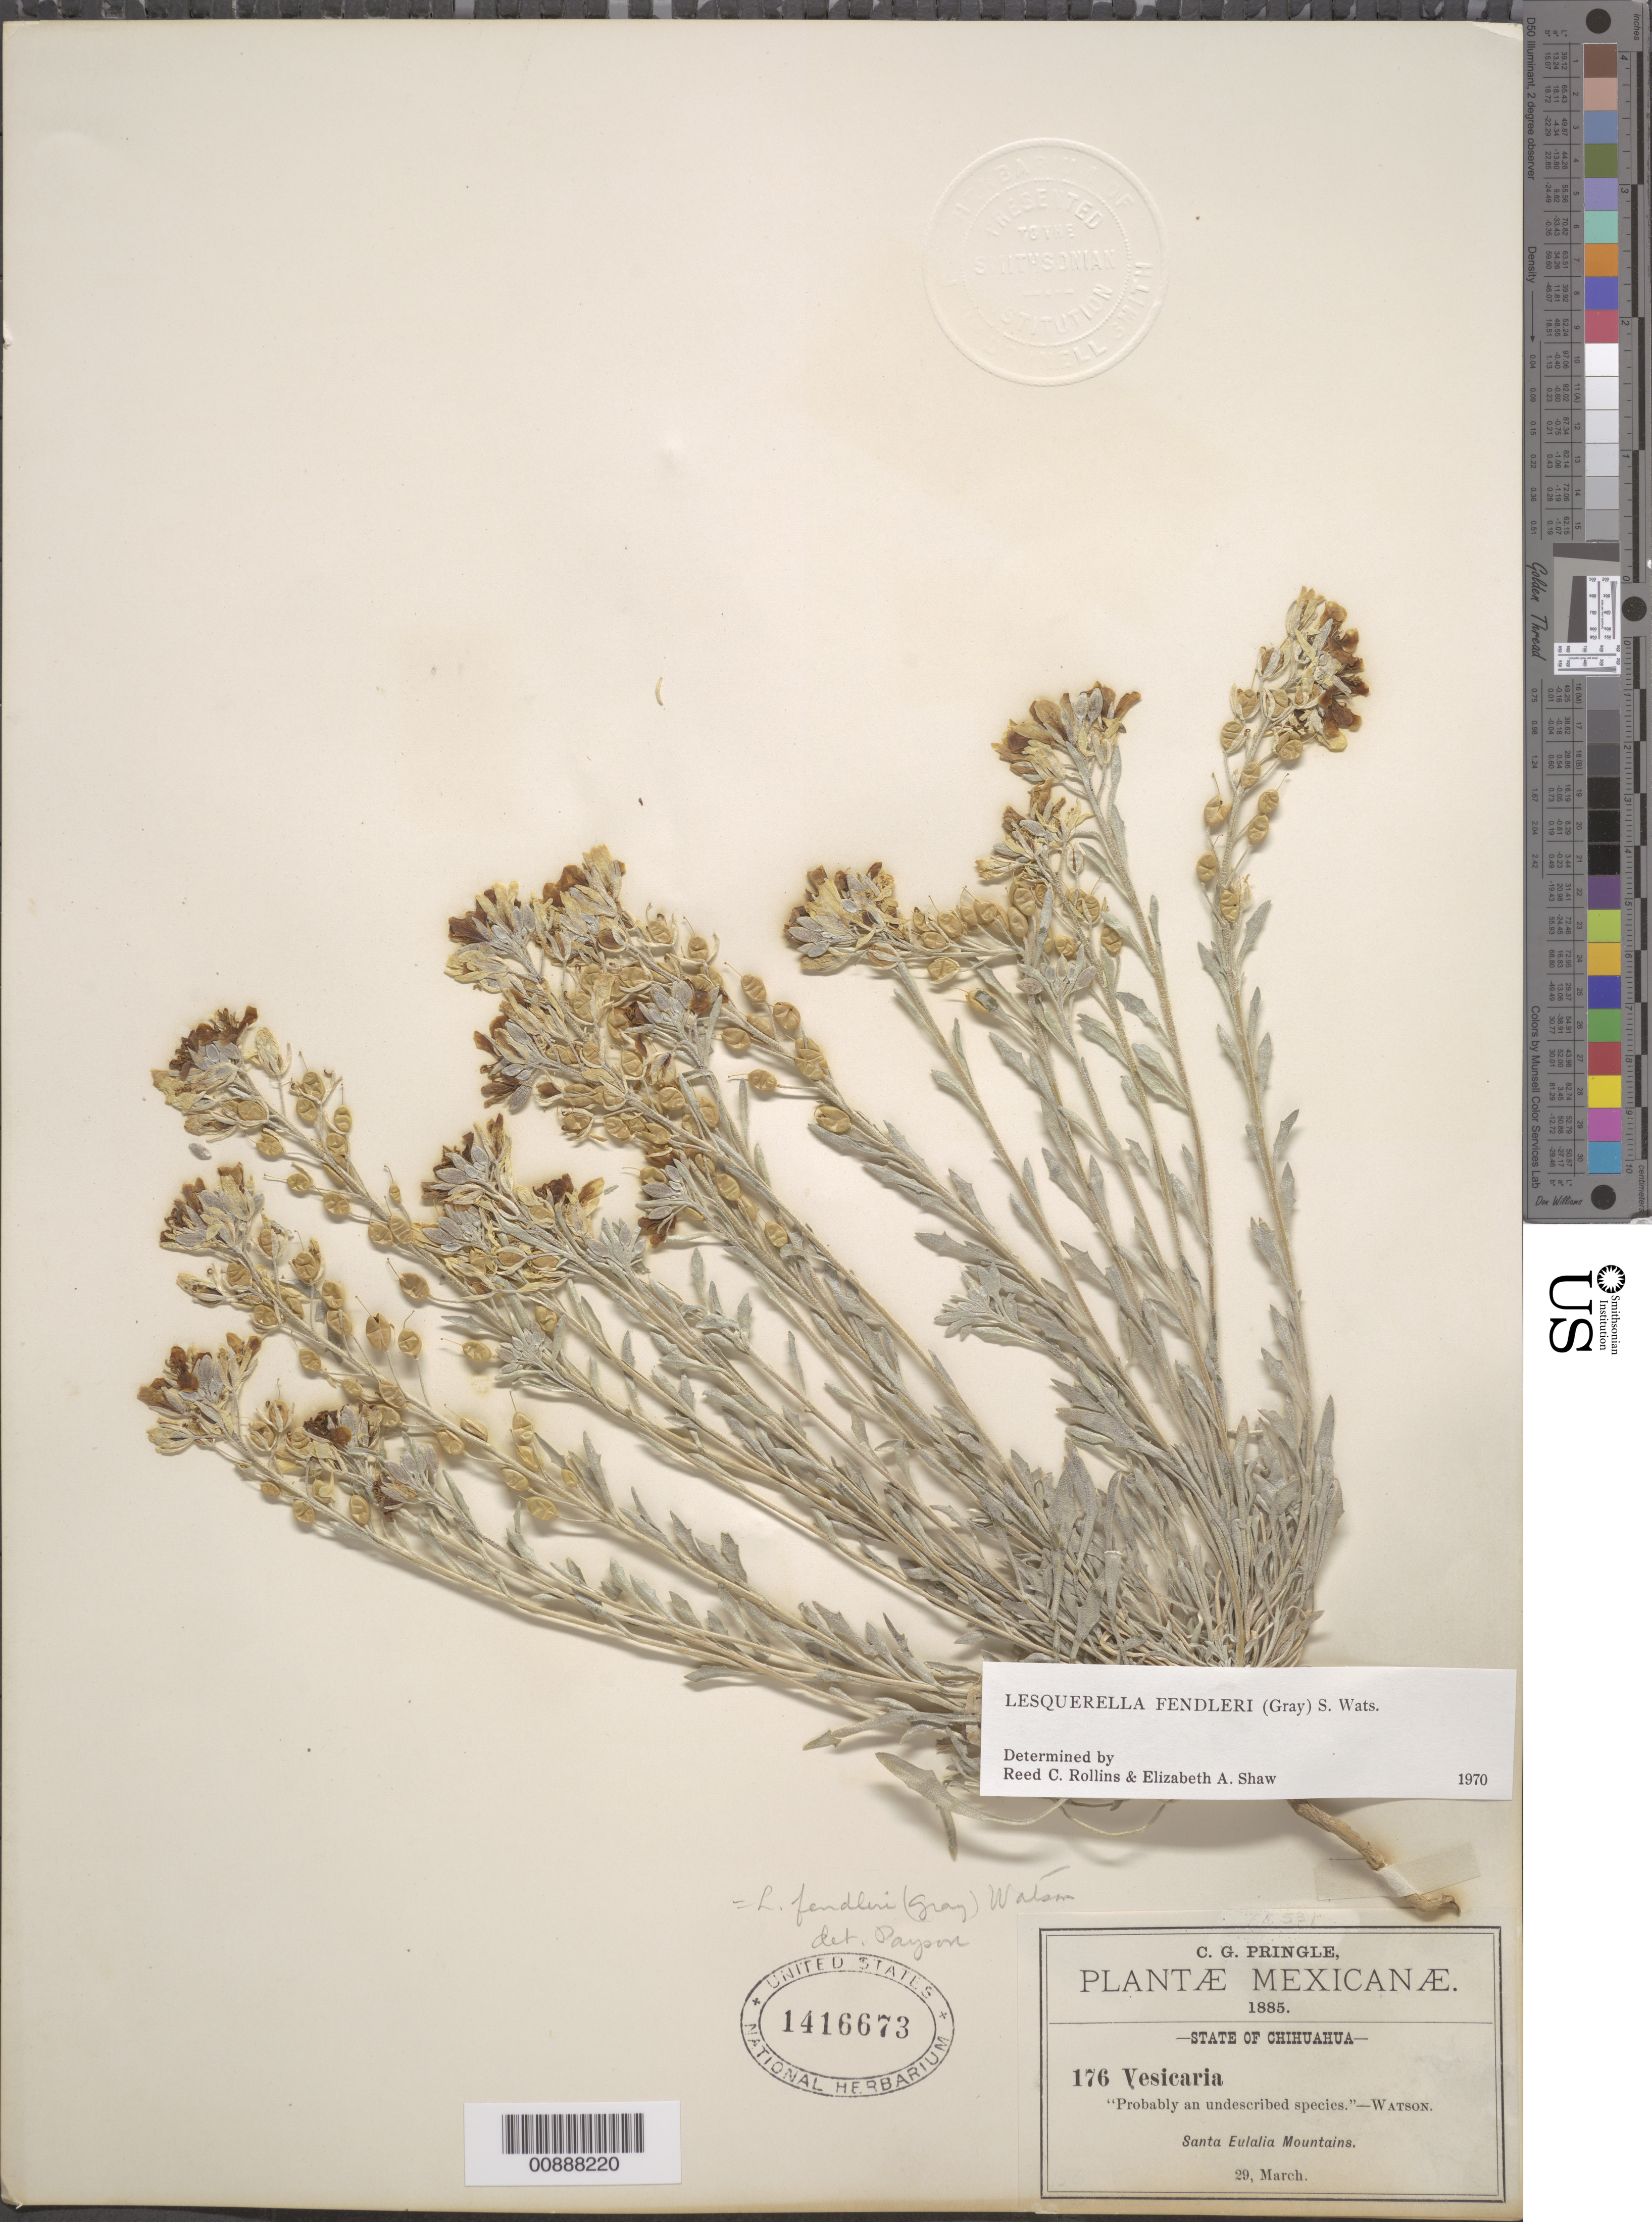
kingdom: Plantae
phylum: Tracheophyta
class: Magnoliopsida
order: Brassicales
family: Brassicaceae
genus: Lesquerella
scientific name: Lesquerella fendleri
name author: (A. Gray) S. Watson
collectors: C. G. Pringle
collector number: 176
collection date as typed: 29 Mar 1885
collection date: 1885-03-29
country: Mexico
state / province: Chihuahua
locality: Santa Eulalia Mountains, Chihuahua.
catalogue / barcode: US 1416673